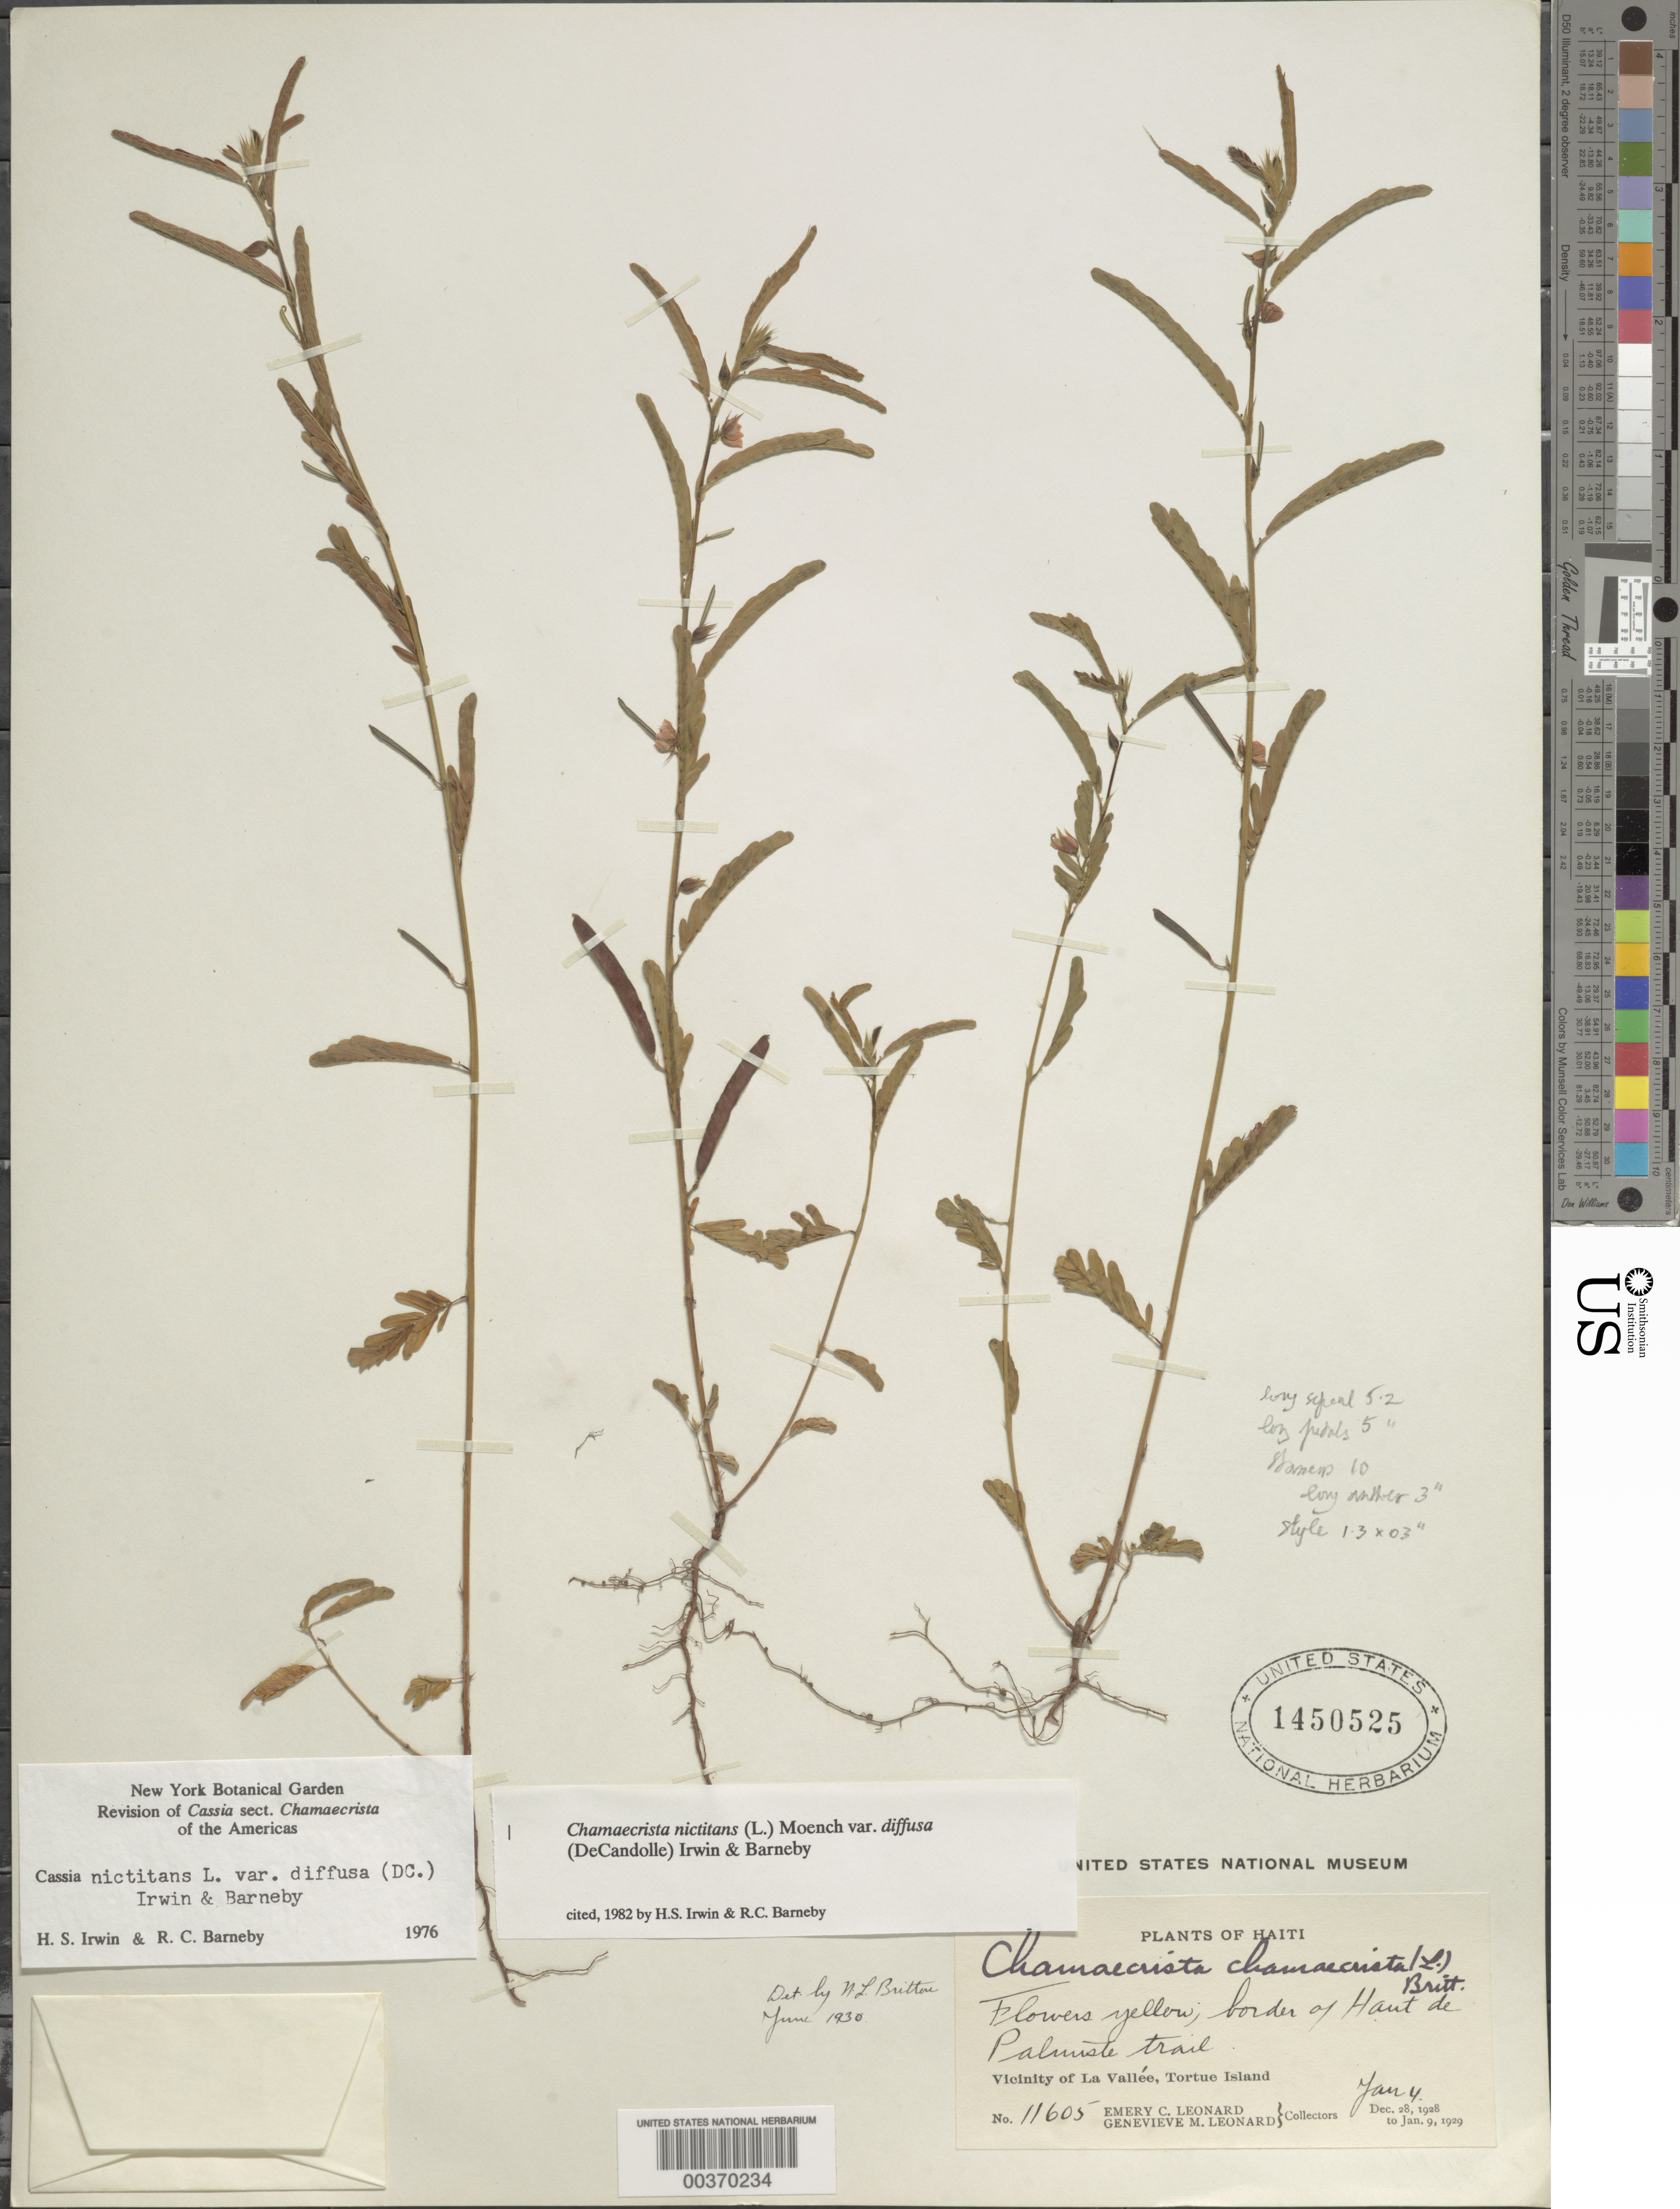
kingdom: Plantae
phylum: Tracheophyta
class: Magnoliopsida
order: Fabales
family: Fabaceae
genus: Chamaecrista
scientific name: Chamaecrista nictitans var. diffusa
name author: (DC.) H.S. Irwin & Barneby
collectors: E. C. Leonard & G. M. Leonard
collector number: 11605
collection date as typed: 04 Jan 1929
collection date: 1929-01-04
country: Haiti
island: Hispaniola Island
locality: Border of haut de palmiste trail; vicinity of la vallee, tortue i.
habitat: Border of trail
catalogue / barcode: US 1450525